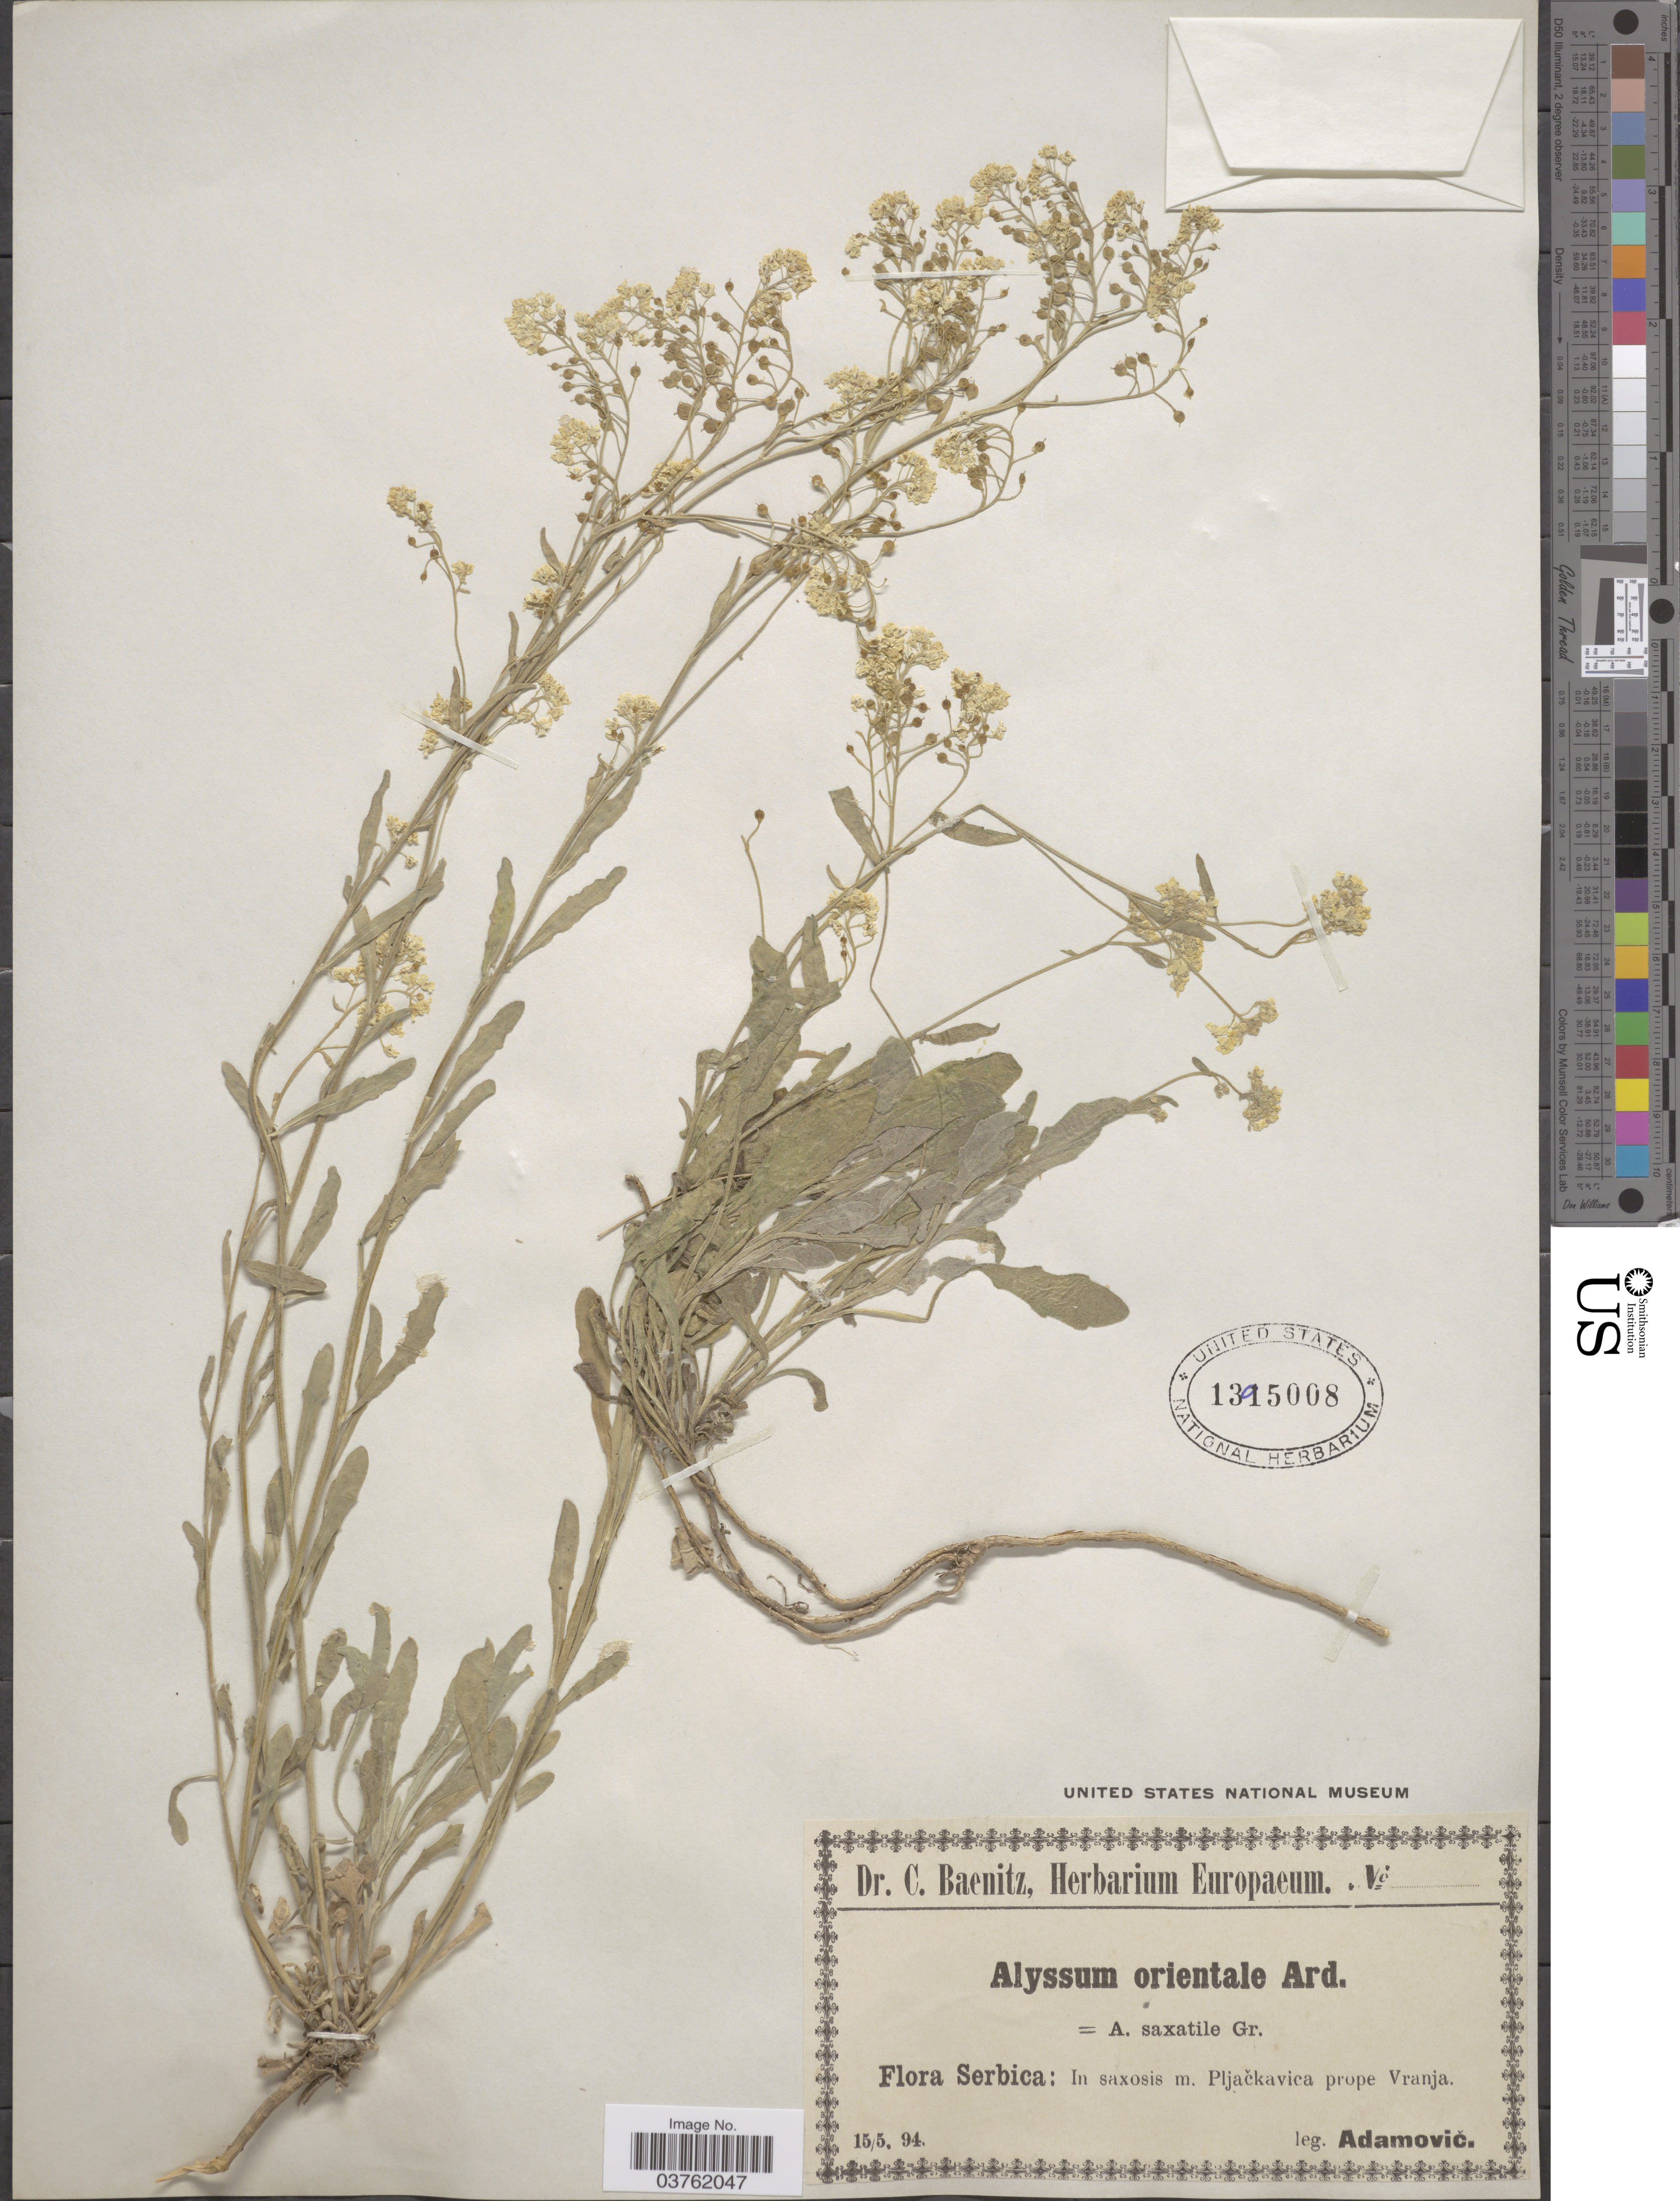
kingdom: Plantae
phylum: Tracheophyta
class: Magnoliopsida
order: Brassicales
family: Brassicaceae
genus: Alyssum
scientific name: Alyssum orientale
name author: Ard.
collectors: Adamovic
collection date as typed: Transcribed d/m/y: 15/5/94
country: Serbia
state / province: Southern and Eastern Serbia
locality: In saxosis m. Pljačkavica prope Vranja.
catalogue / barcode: US 1395008